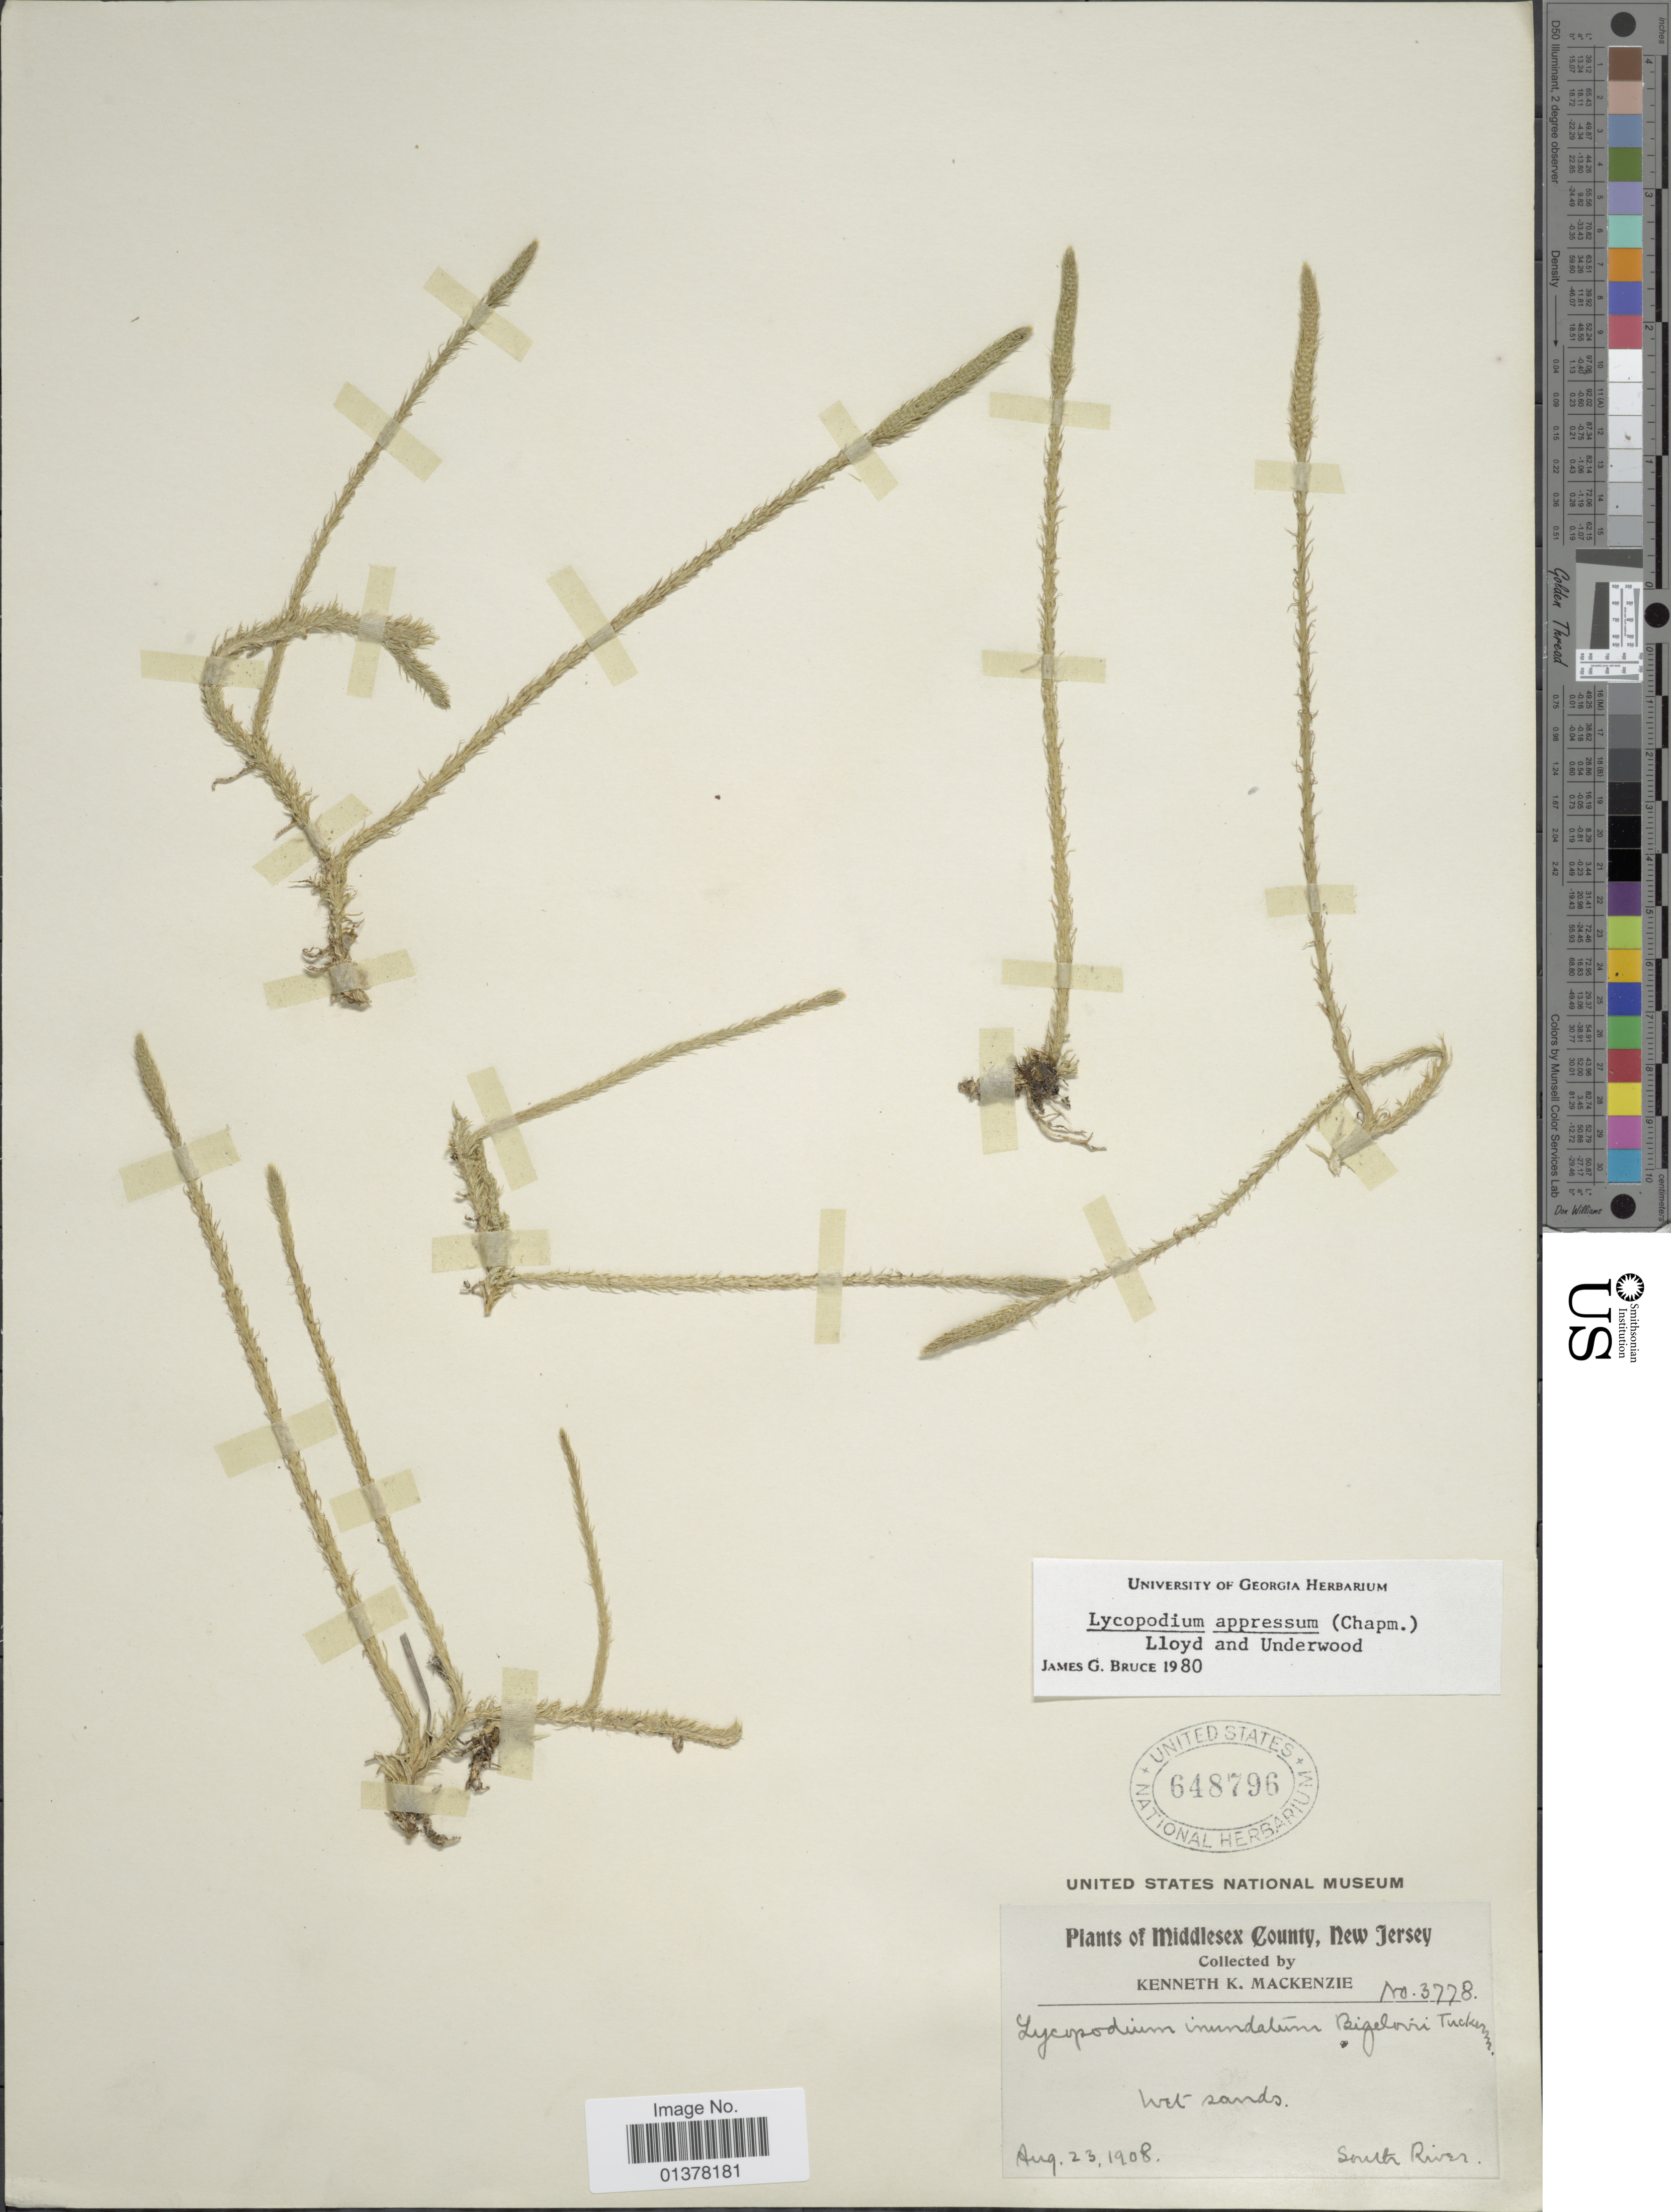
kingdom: Plantae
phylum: Tracheophyta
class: Lycopodiopsida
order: Lycopodiales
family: Lycopodiaceae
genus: Lycopodiella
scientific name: Lycopodiella appressa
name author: (Chapm.) Cranfill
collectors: K. K. Mackenzie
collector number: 3778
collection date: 1908-08-23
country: United States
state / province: New Jersey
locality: Middlesex County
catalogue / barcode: US 648796